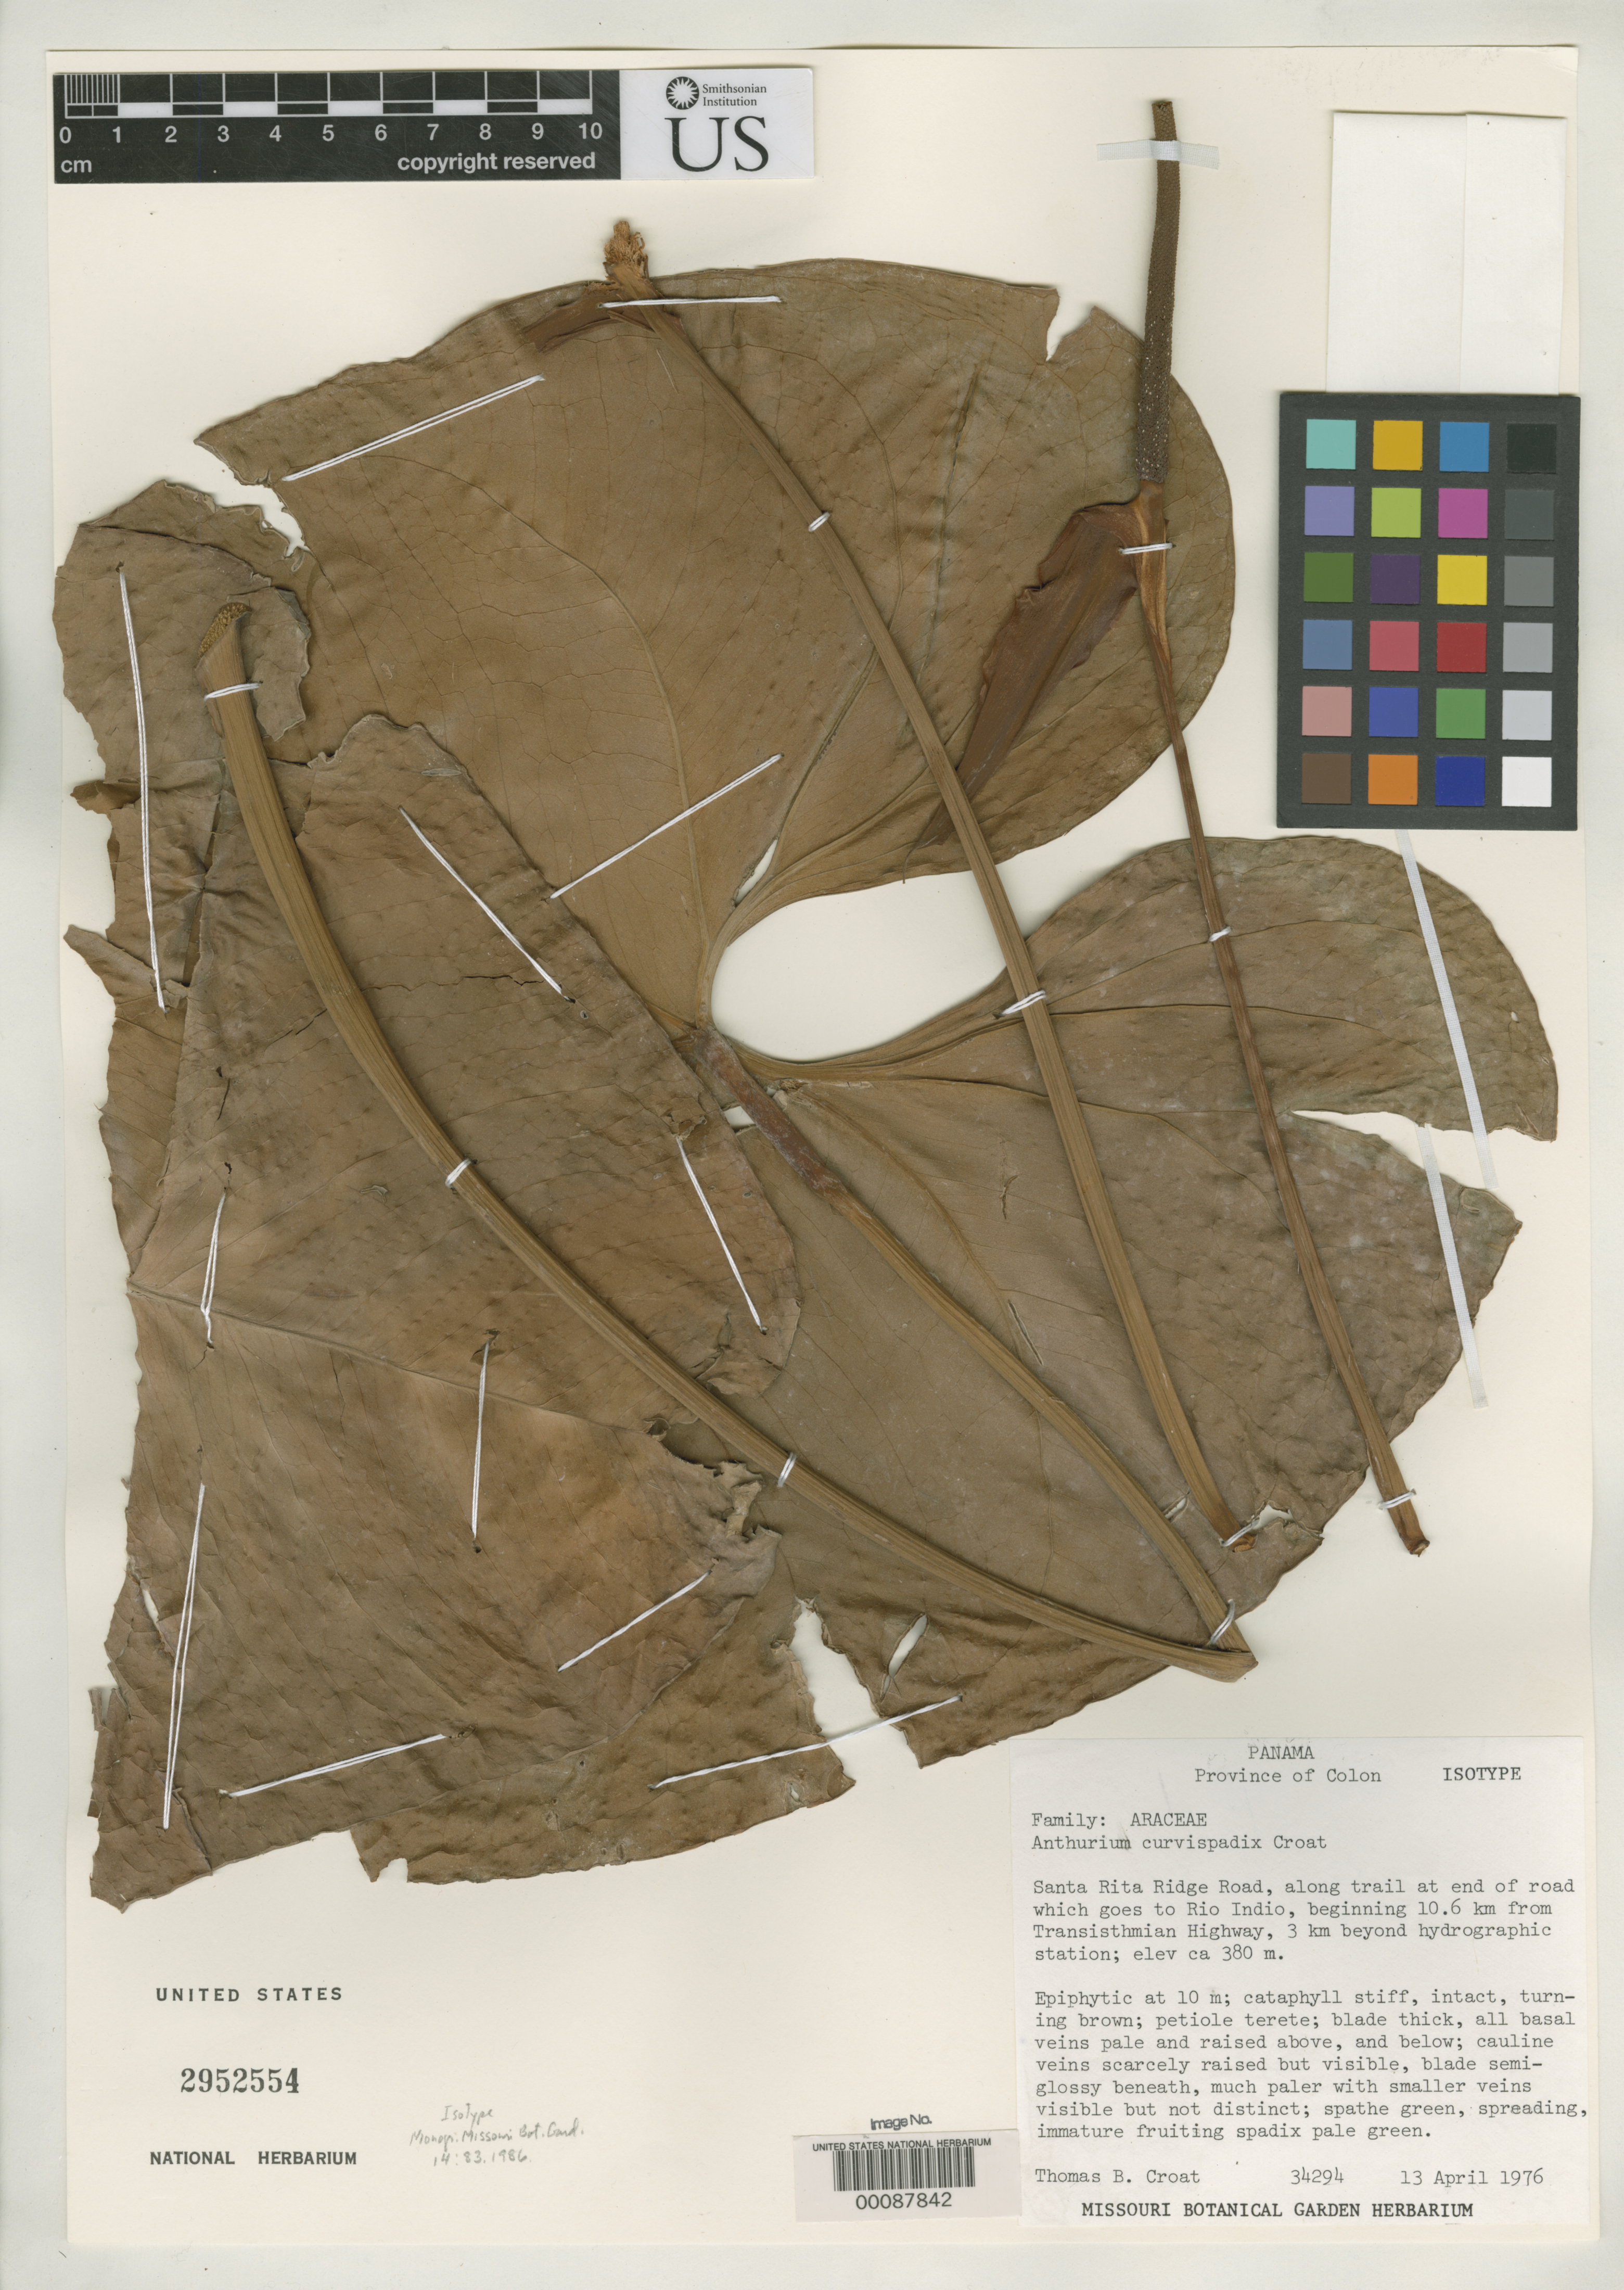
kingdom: Plantae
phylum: Tracheophyta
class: Liliopsida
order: Alismatales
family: Araceae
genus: Anthurium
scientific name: Anthurium curvispadix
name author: Croat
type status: Isotype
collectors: T. B. Croat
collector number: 34294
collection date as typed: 13 Apr 1976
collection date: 1976-04-13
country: Panama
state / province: Colón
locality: Santa Rita Ridge Road.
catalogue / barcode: US 2952554